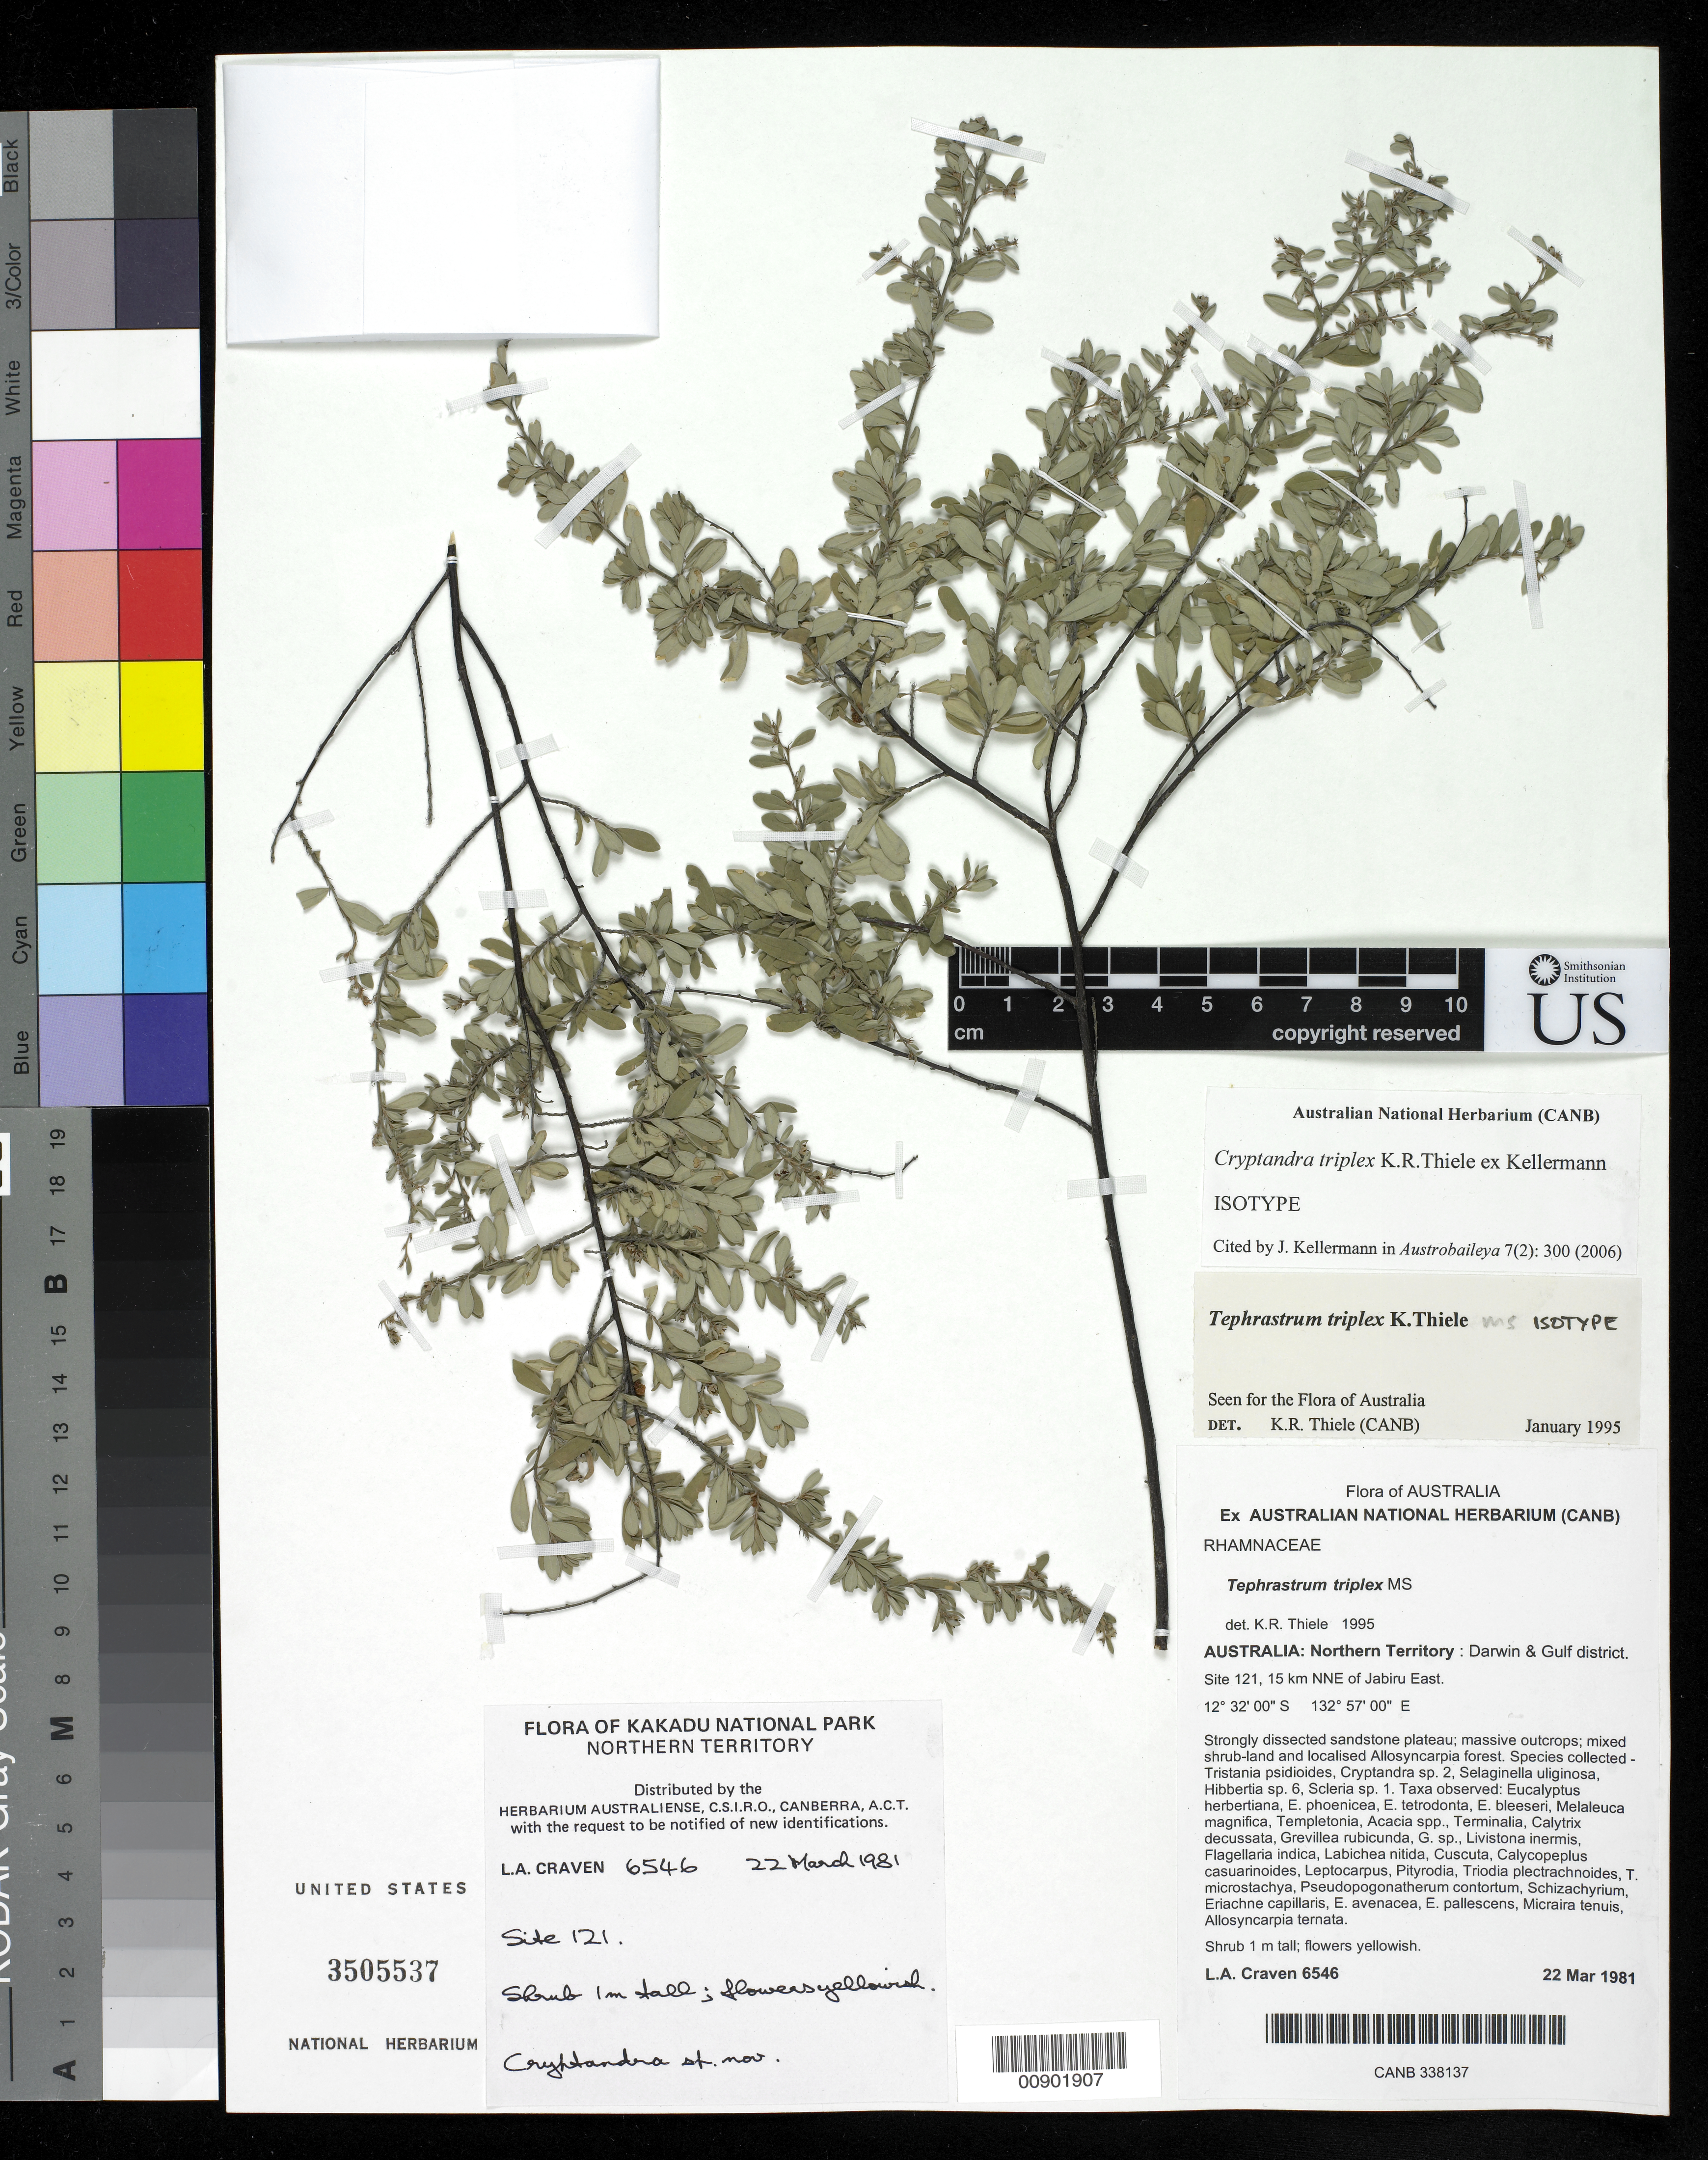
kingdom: Plantae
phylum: Tracheophyta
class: Magnoliopsida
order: Rosales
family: Rhamnaceae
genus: Cryptandra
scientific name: Cryptandra triplex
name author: K.R.Thiele ex Kellermann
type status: Isotype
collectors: L. A. Craven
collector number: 6546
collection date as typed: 22 Mar 1981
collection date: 1981-03-22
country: Australia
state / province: Northern Territory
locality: Northern Territory: Darwin & Gulf district. Site 121, 15 km NNE of Jabiru East.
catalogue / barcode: US 3505537